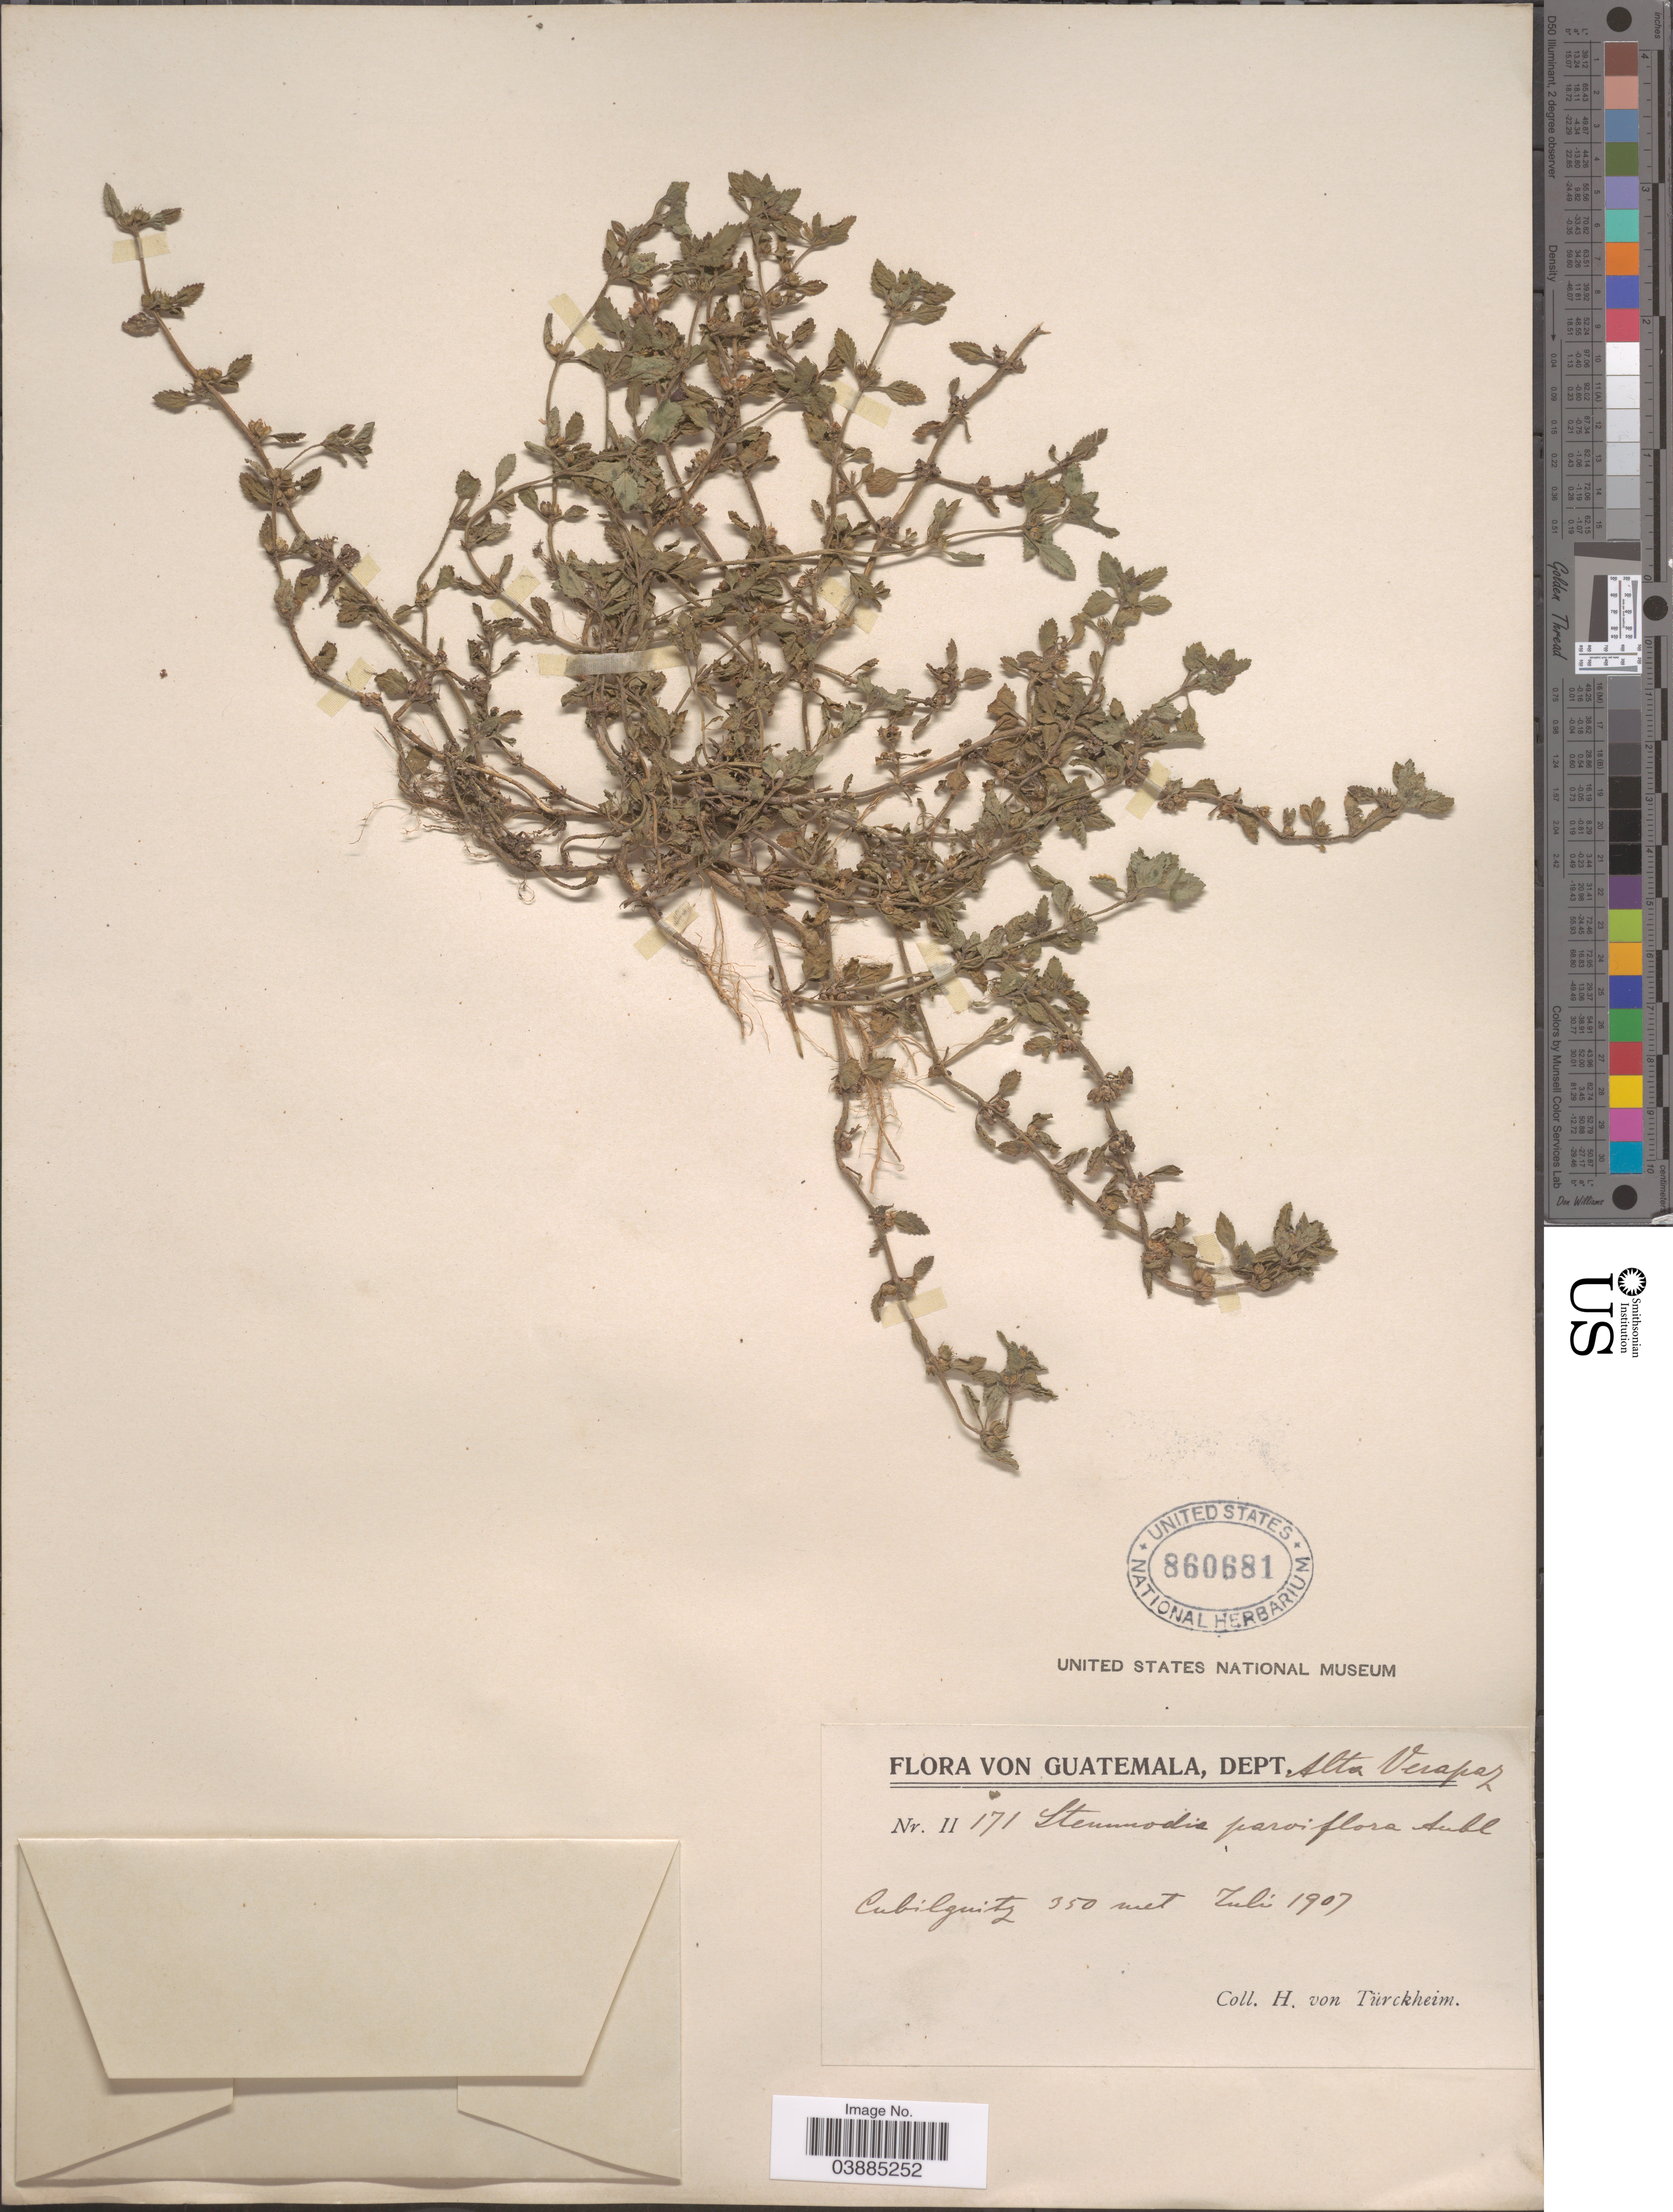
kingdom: Plantae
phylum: Tracheophyta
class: Magnoliopsida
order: Lamiales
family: Plantaginaceae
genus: Stemodia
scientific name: Stemodia parviflora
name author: W.T. Aiton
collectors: H. von Türckheim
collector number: II171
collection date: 1907-07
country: Guatemala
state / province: Alta Verapaz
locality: Dept. Alta Verapaz. Cubilquitz.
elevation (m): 350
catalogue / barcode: US 860681